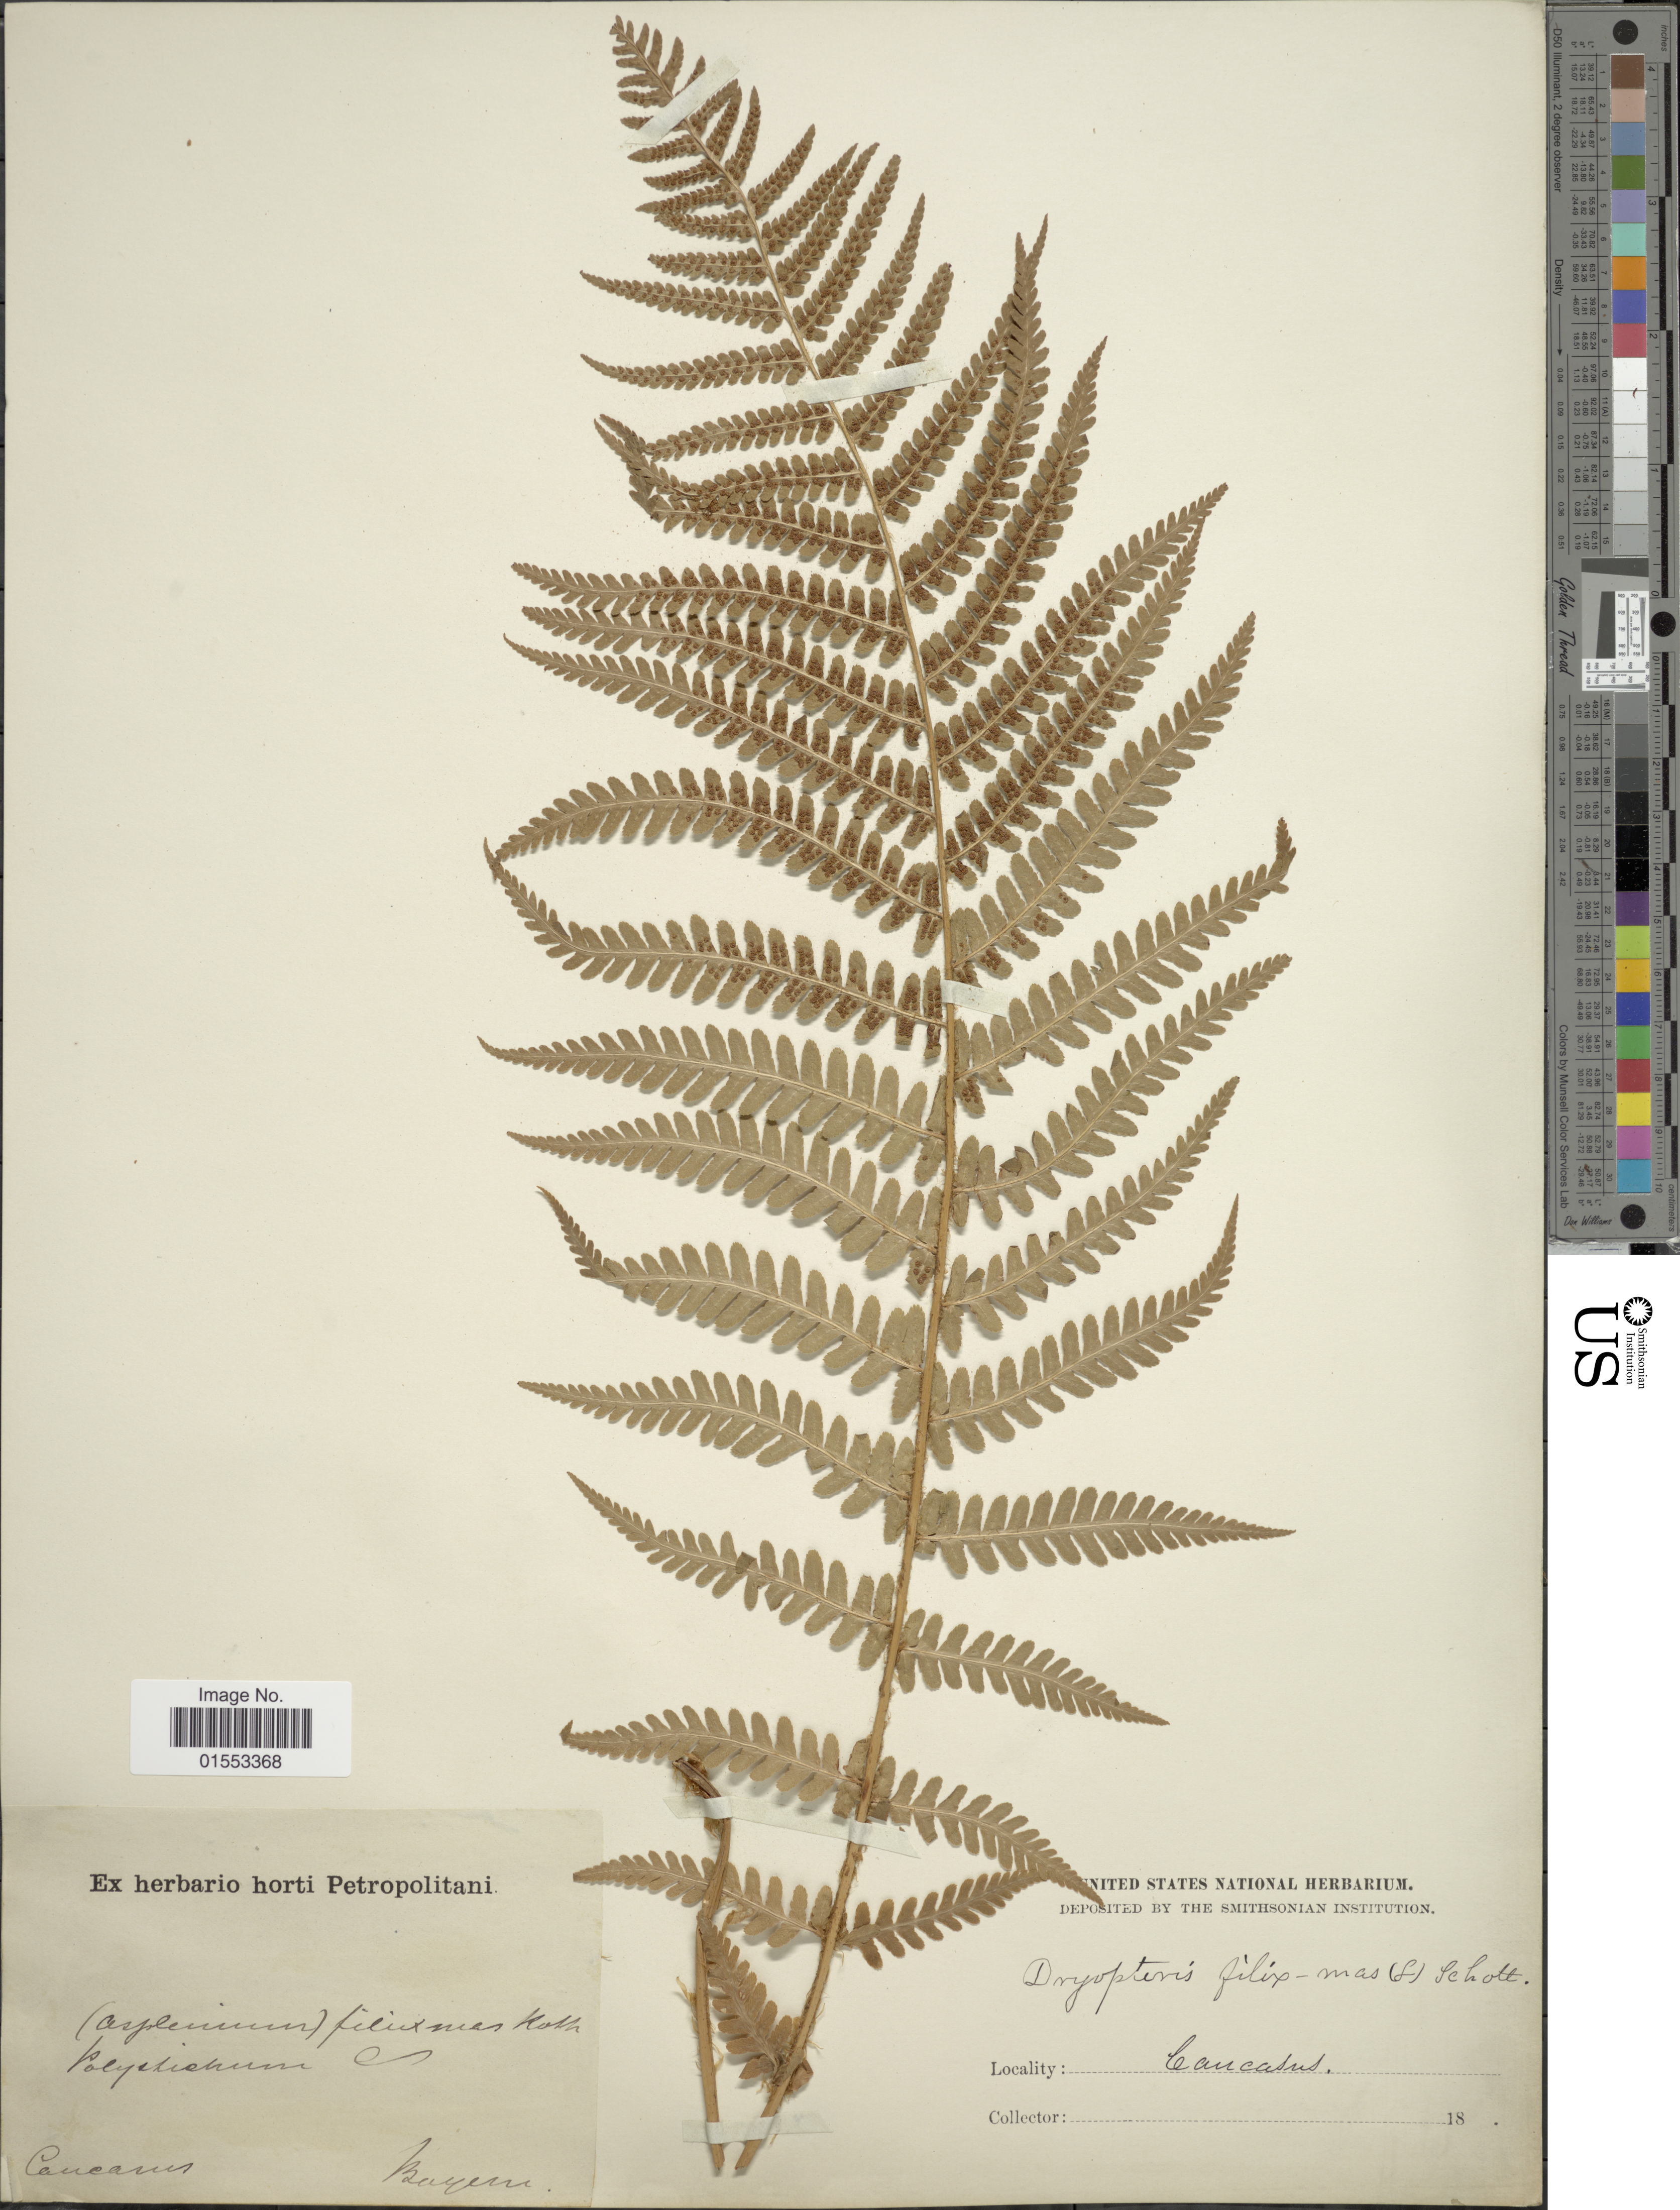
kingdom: Plantae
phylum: Tracheophyta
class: Polypodiopsida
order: Polypodiales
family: Dryopteridaceae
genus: Dryopteris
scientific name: Dryopteris filix-mas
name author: (L.) Schott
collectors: Bayem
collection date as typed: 18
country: Germany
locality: Caucasus.